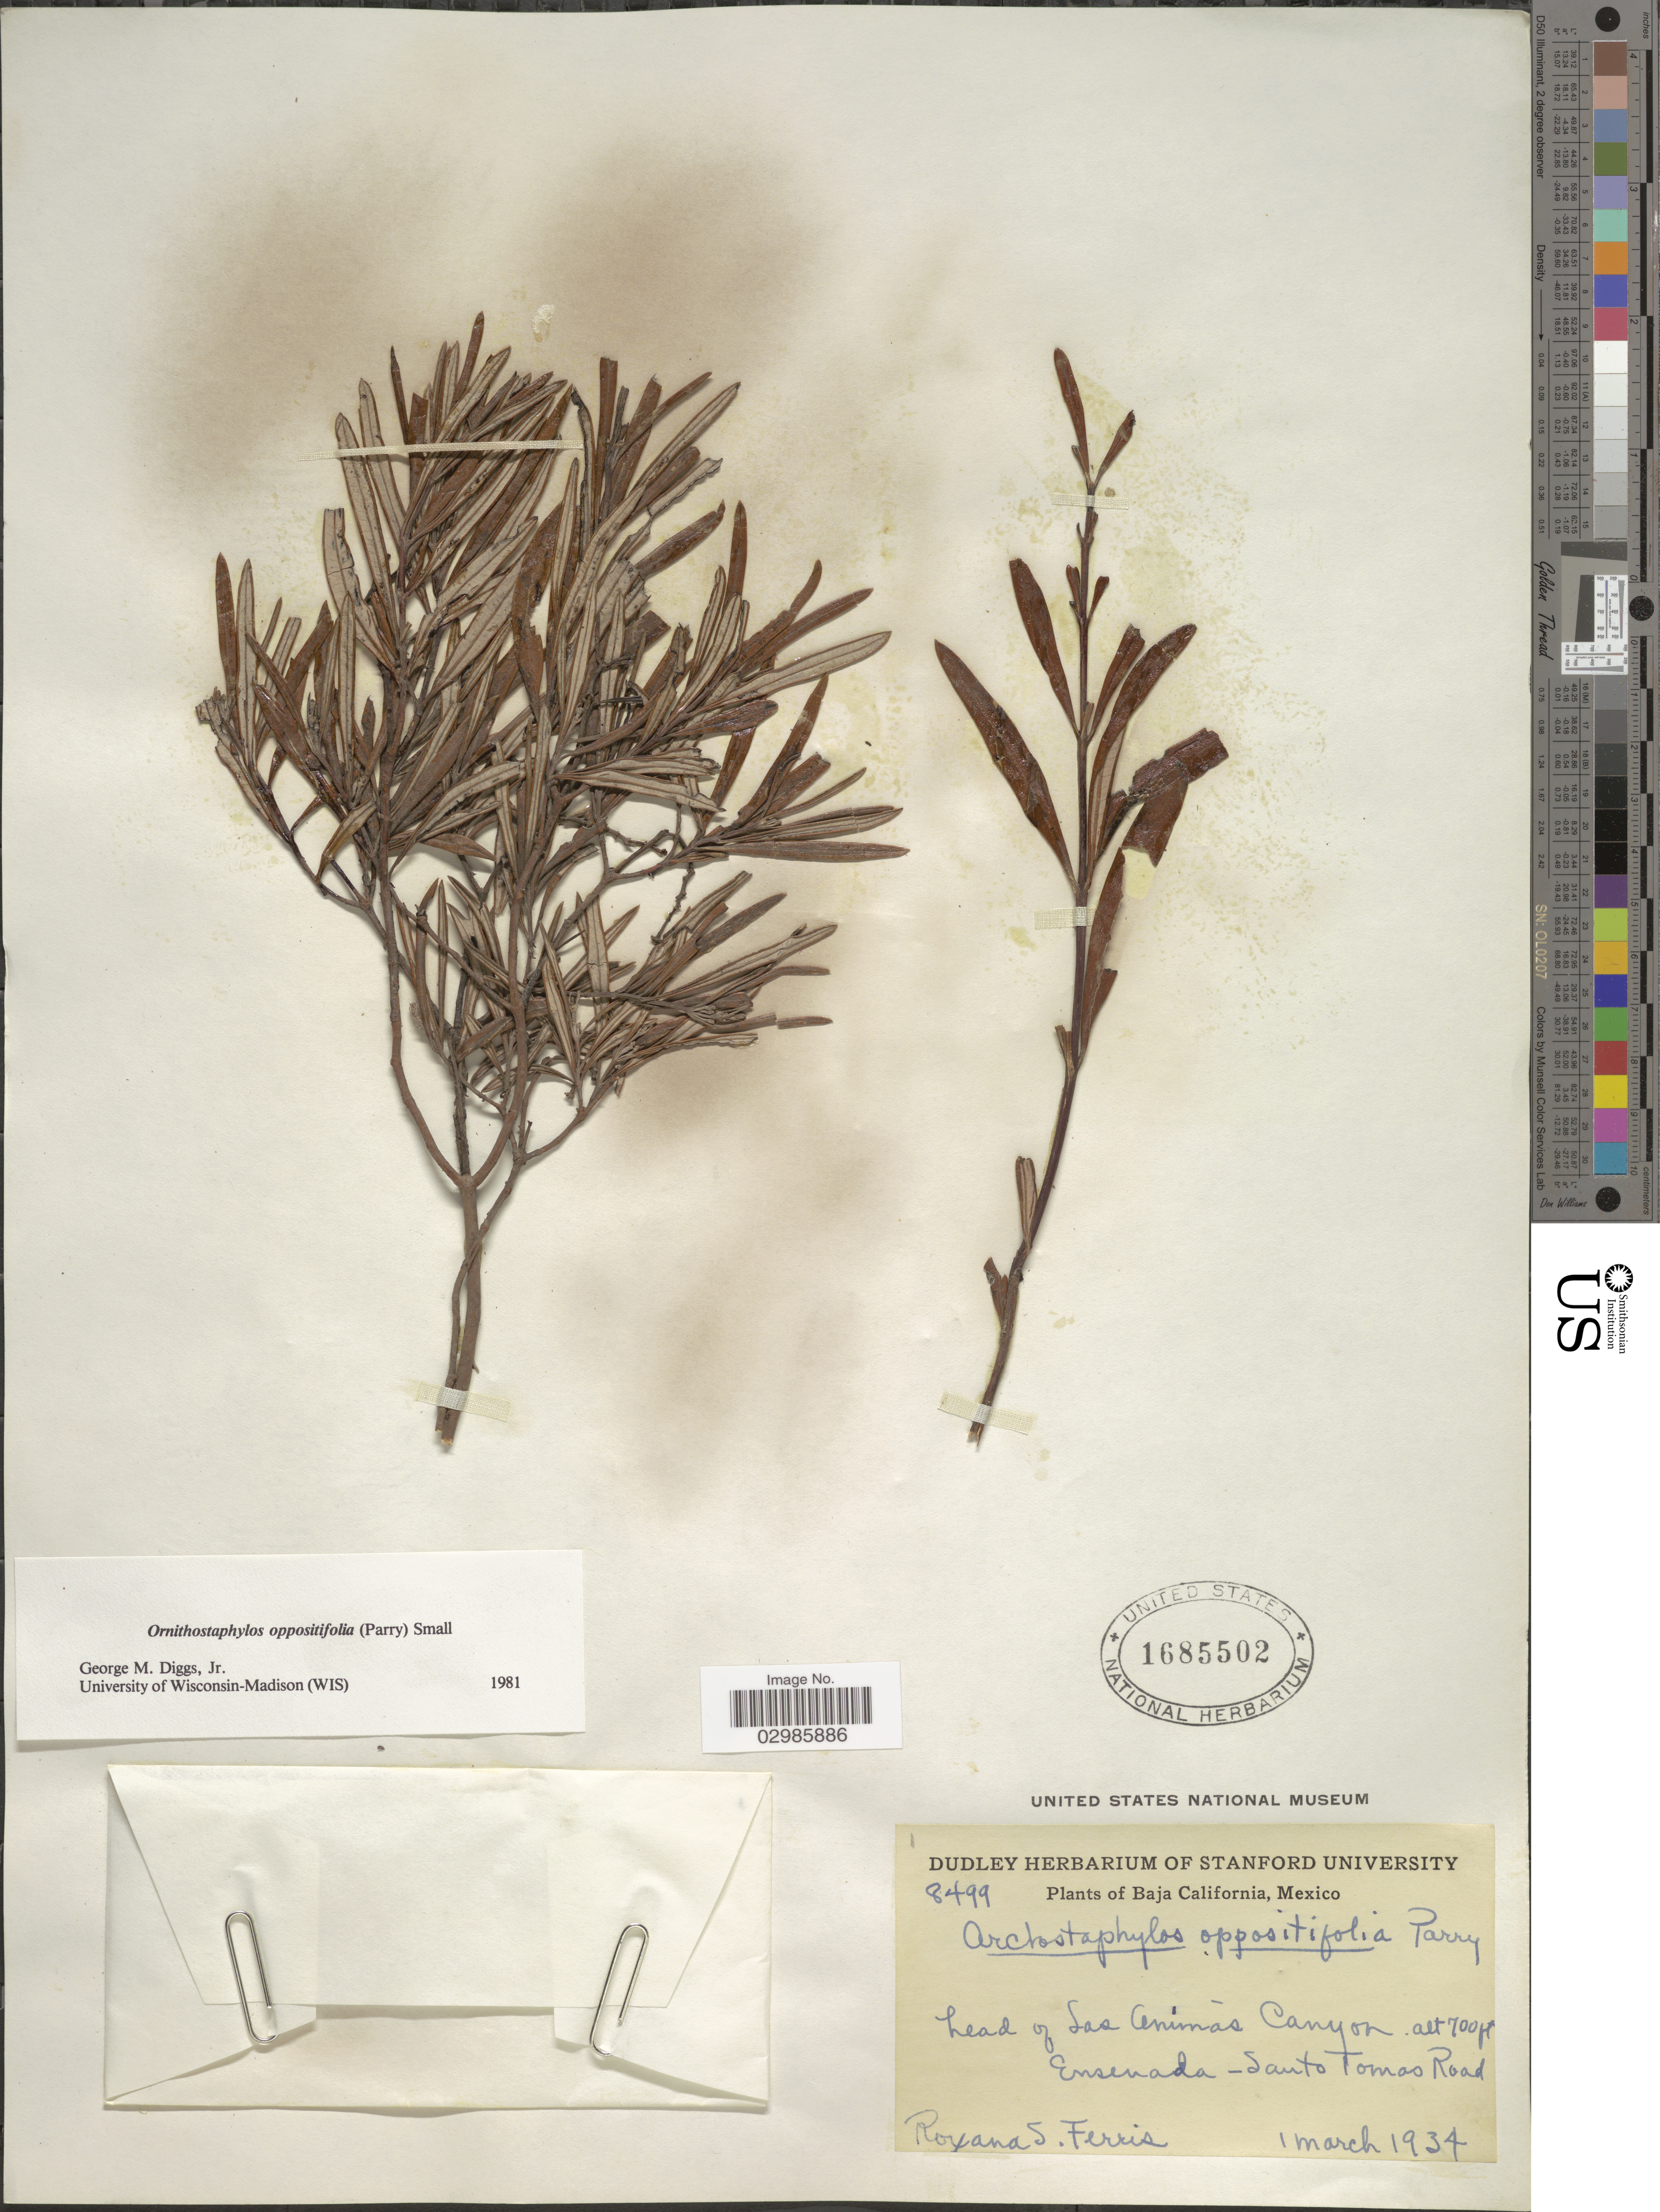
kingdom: Plantae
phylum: Tracheophyta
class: Magnoliopsida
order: Ericales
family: Ericaceae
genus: Ornithostaphylos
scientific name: Ornithostaphylos oppositifolia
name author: (Parry) Small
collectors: R. S. Ferris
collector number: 8499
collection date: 1934-03-01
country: Mexico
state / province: Baja California Norte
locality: Head of Las Animas Canyon. Ensenada - Santo Tomas Road.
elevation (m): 213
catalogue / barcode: US 1685502